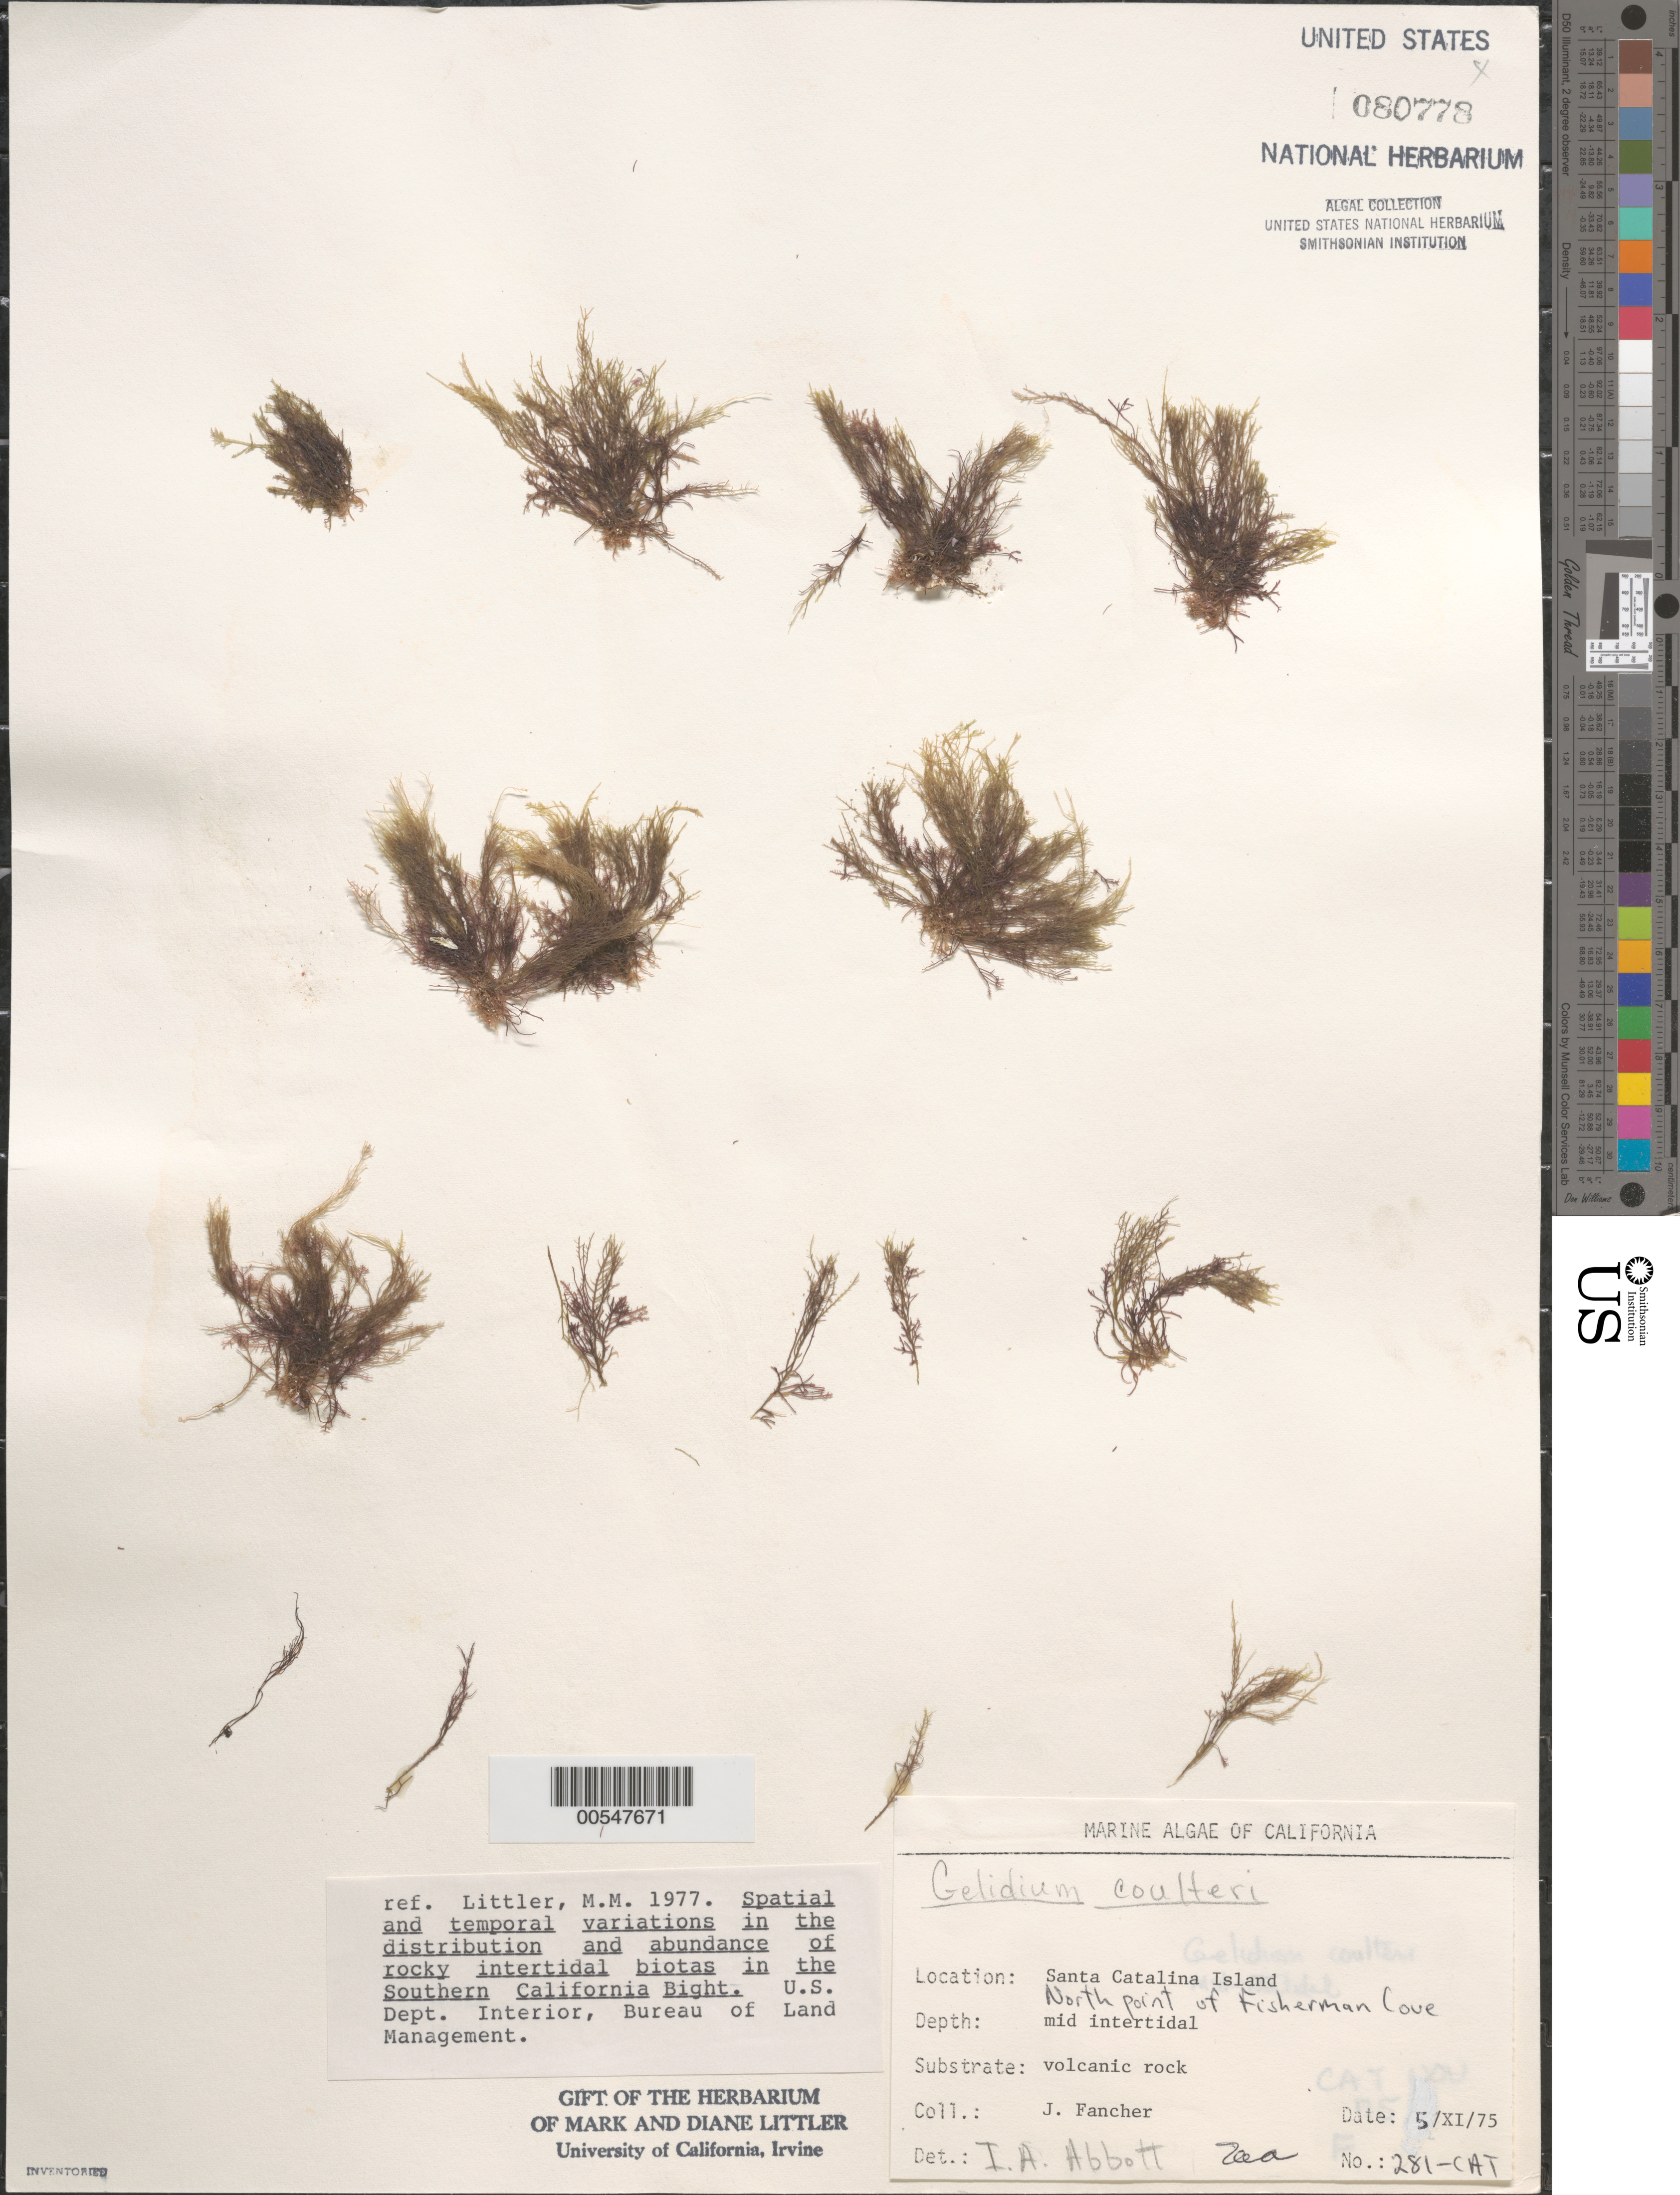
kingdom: Plantae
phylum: Rhodophyta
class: Florideophyceae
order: Gelidiales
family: Gelidiaceae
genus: Gelidium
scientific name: Gelidium coulteri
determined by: Abbott, Isabella A.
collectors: J. Fancher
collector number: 281-CAT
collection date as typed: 05 Nov 1975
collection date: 1975-11-05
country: United States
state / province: California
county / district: Los Angeles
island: Santa Catalina Island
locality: Fishermen Cove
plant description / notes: BLM-SOCALBIGHT Rocky Intertidal Survey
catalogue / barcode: US 80778